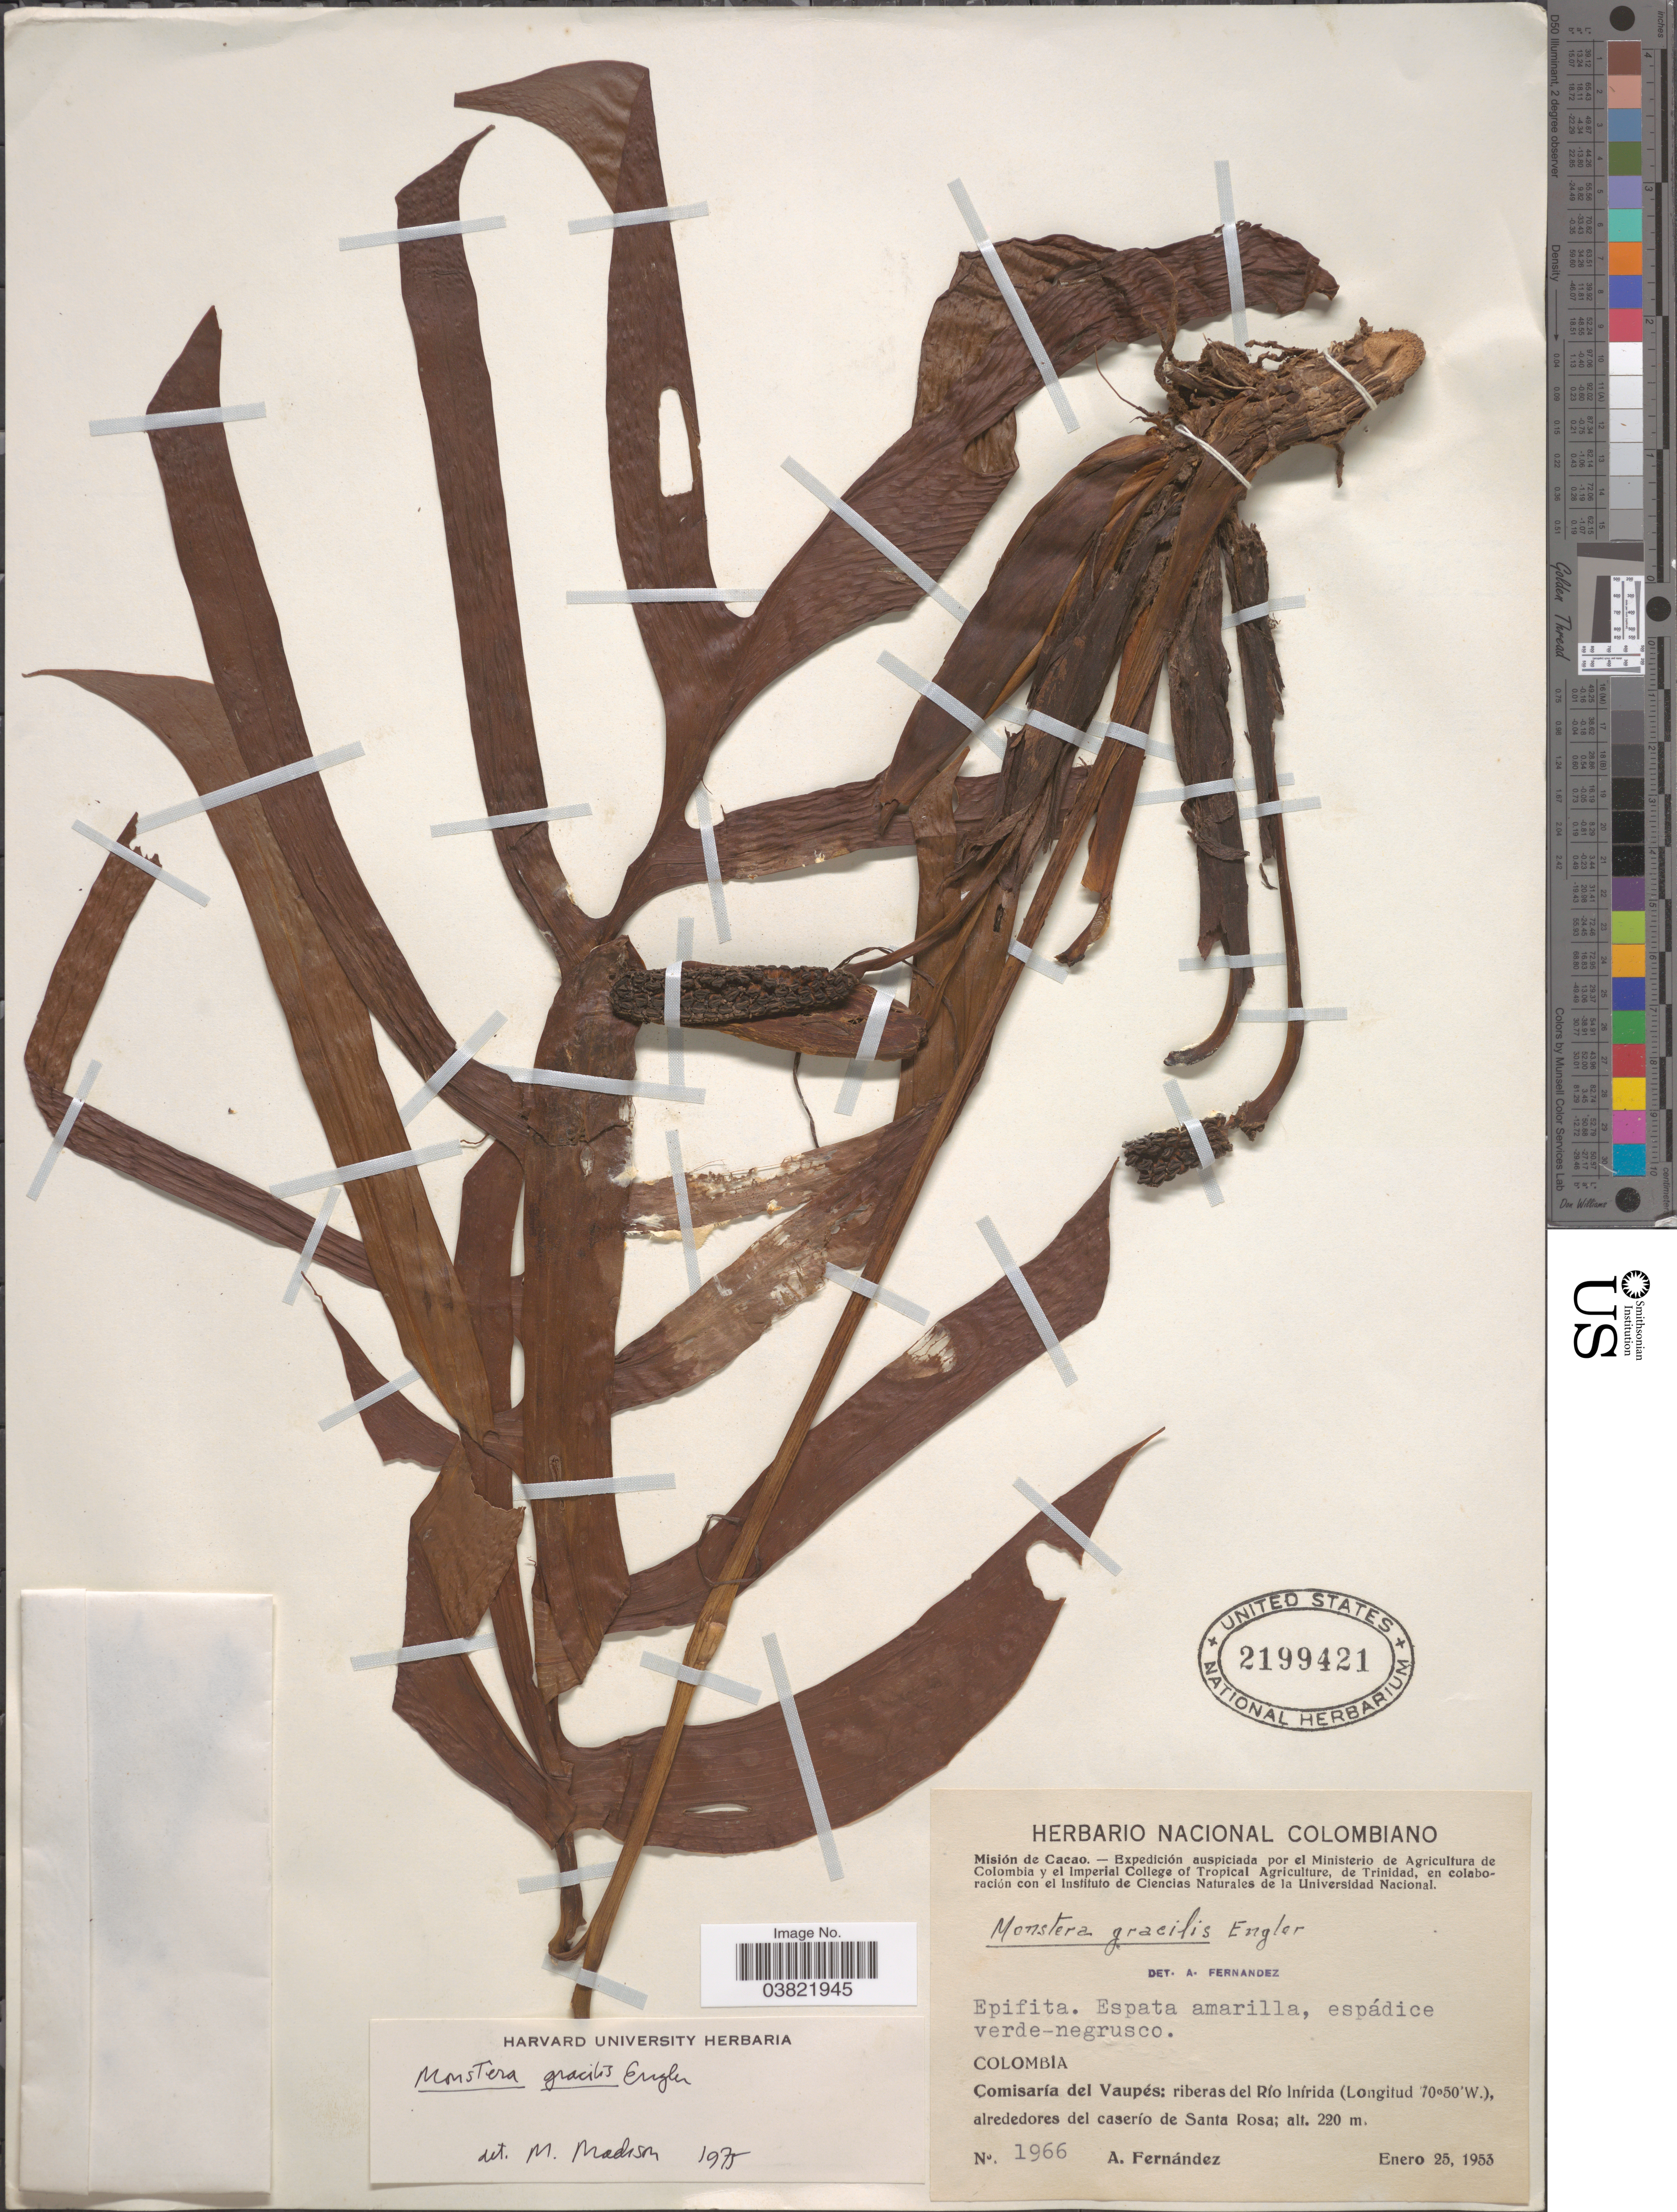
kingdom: Plantae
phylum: Tracheophyta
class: Liliopsida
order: Alismatales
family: Araceae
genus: Monstera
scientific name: Monstera gracilis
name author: Engl.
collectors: A. Fernández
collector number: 1966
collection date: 1953-01-25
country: Colombia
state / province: Vaupés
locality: Comisaría del Vaupés: riberas del Río Inírida, alrededores del caserío de Santa Rosa.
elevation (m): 220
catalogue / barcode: US 2199421